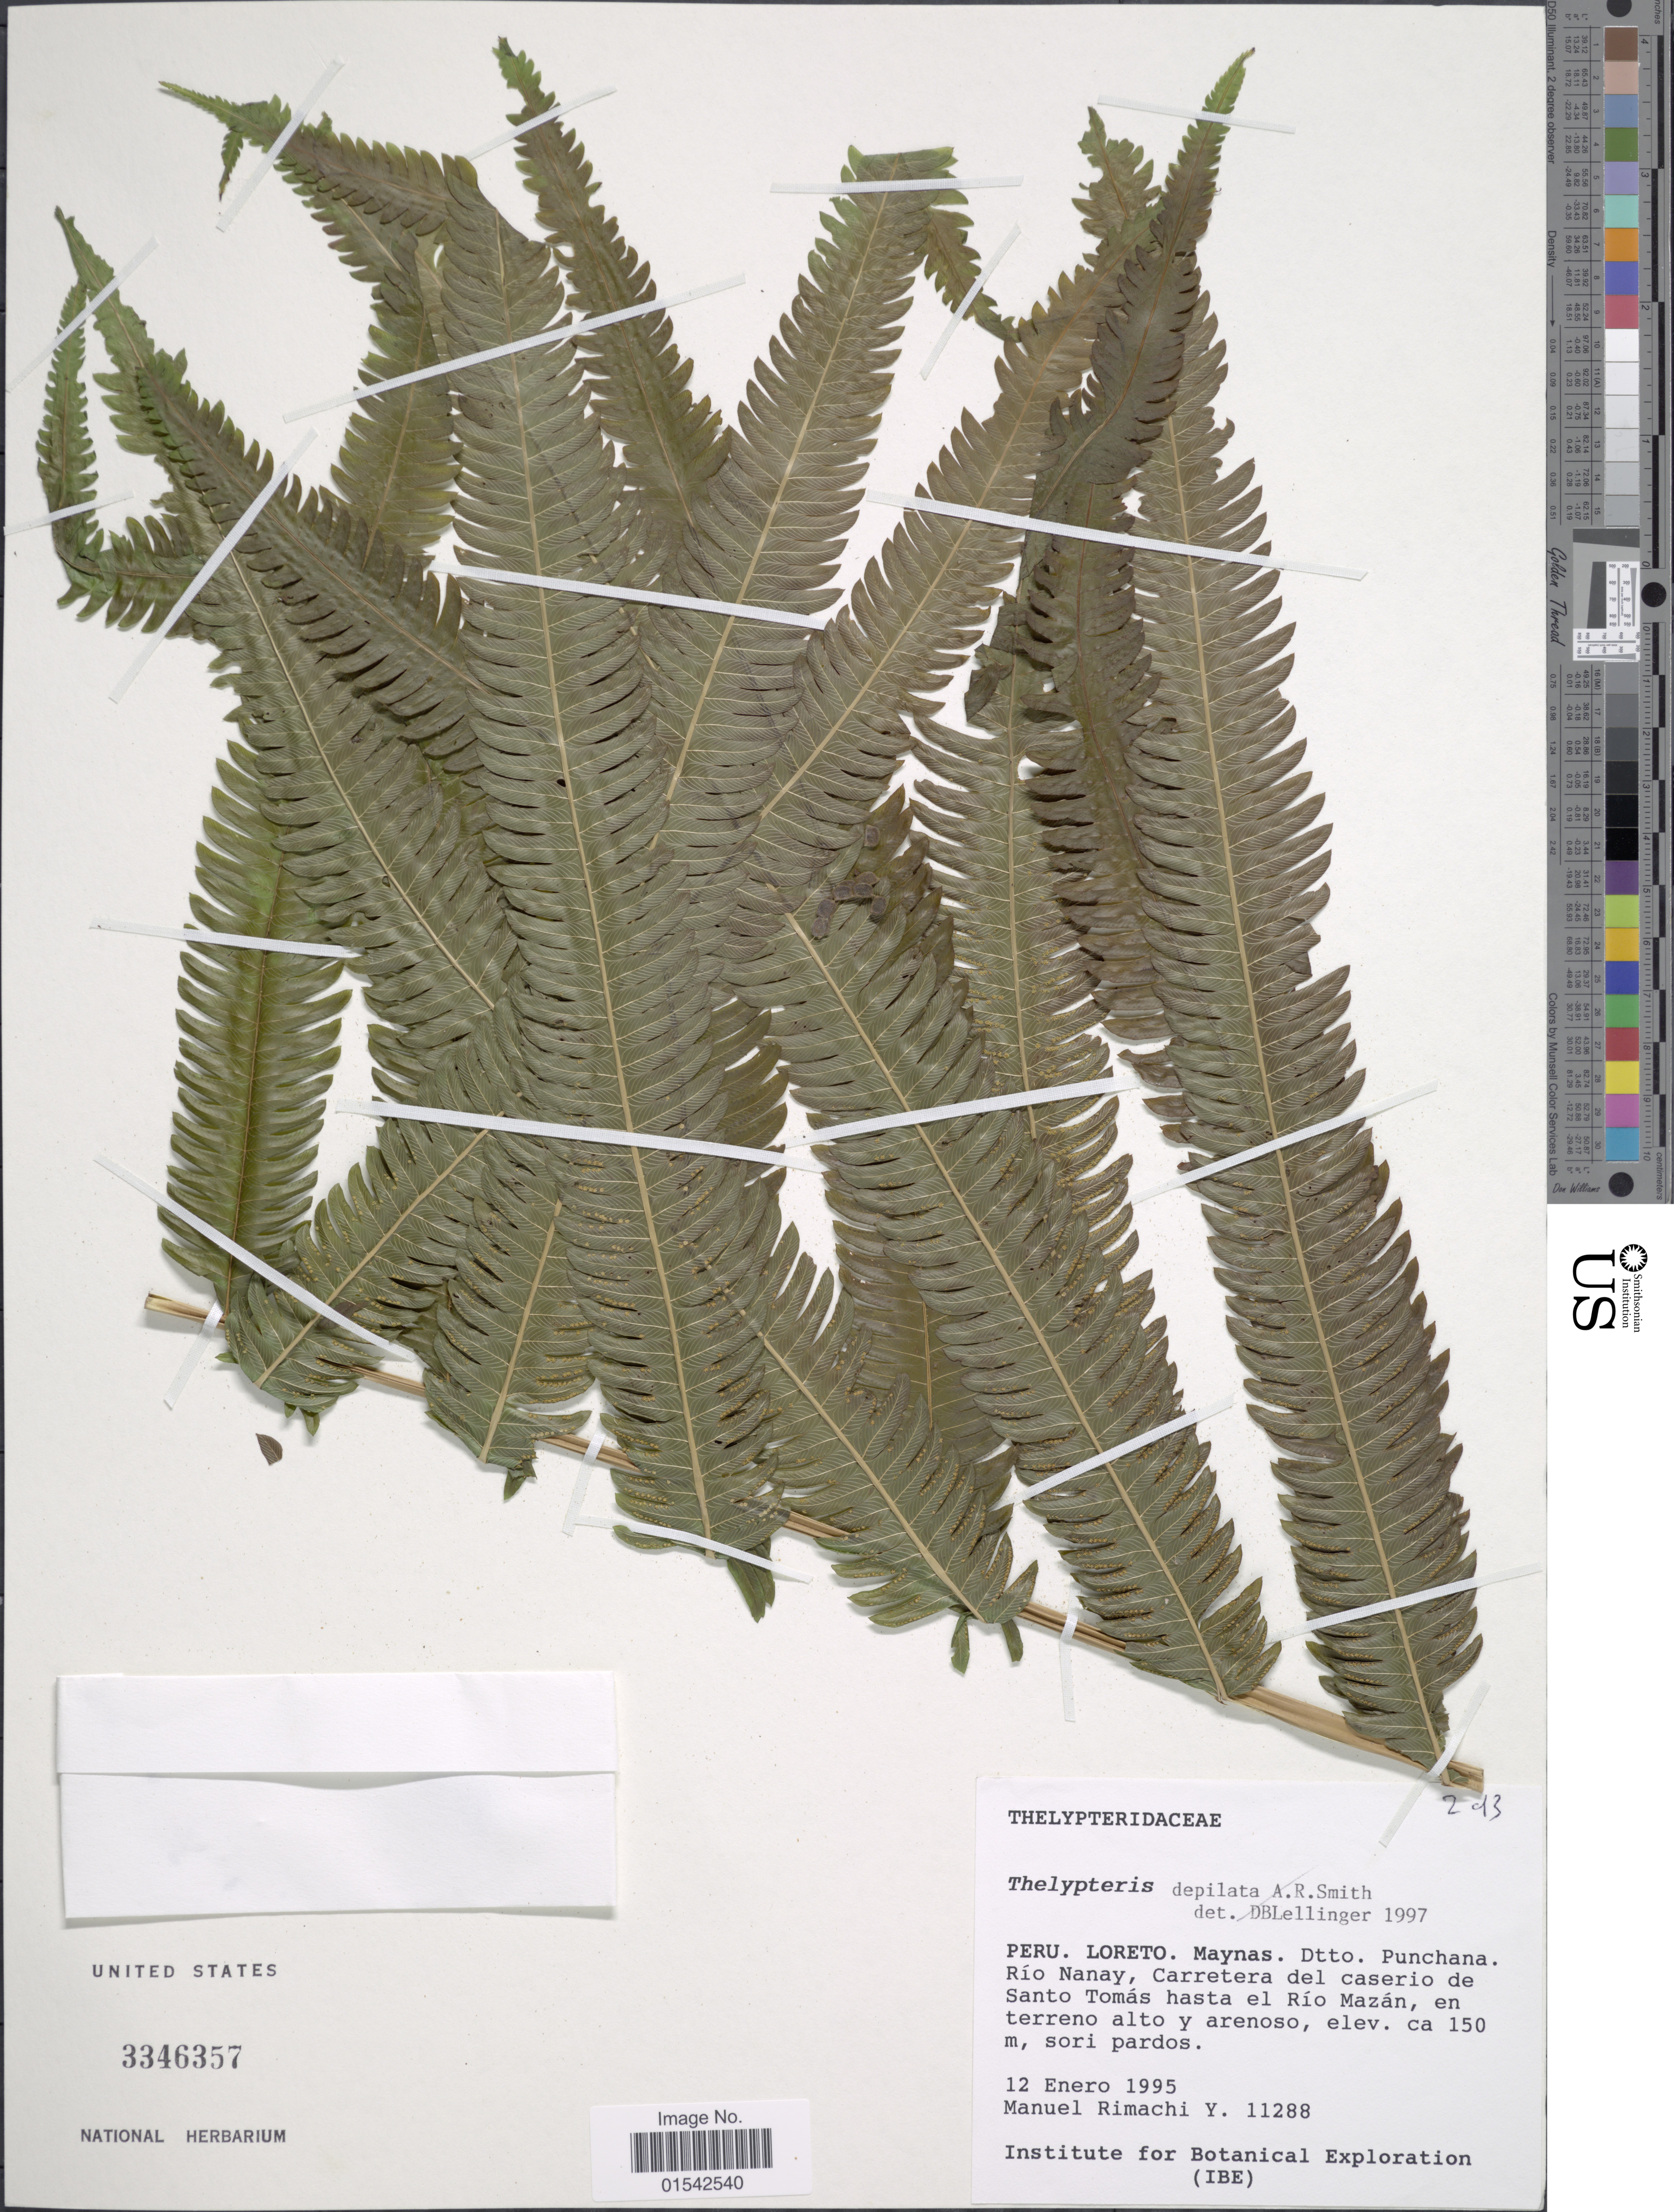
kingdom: Plantae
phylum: Tracheophyta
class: Polypodiopsida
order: Polypodiales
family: Thelypteridaceae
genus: Cyclosorus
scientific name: Cyclosorus grandis (A.R. Sm.) comb. nov., ined 2015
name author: (A.R. Sm.)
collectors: M. Rimachi Y.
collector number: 11288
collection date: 1995-01-12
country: Peru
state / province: Loreto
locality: Maynas. Dtto. Punchana. Río Nanay, Carretera del caserio de Santo Tomás hasta el Río Mazán, en terreno alto y arenoso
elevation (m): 150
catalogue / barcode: US 3346357